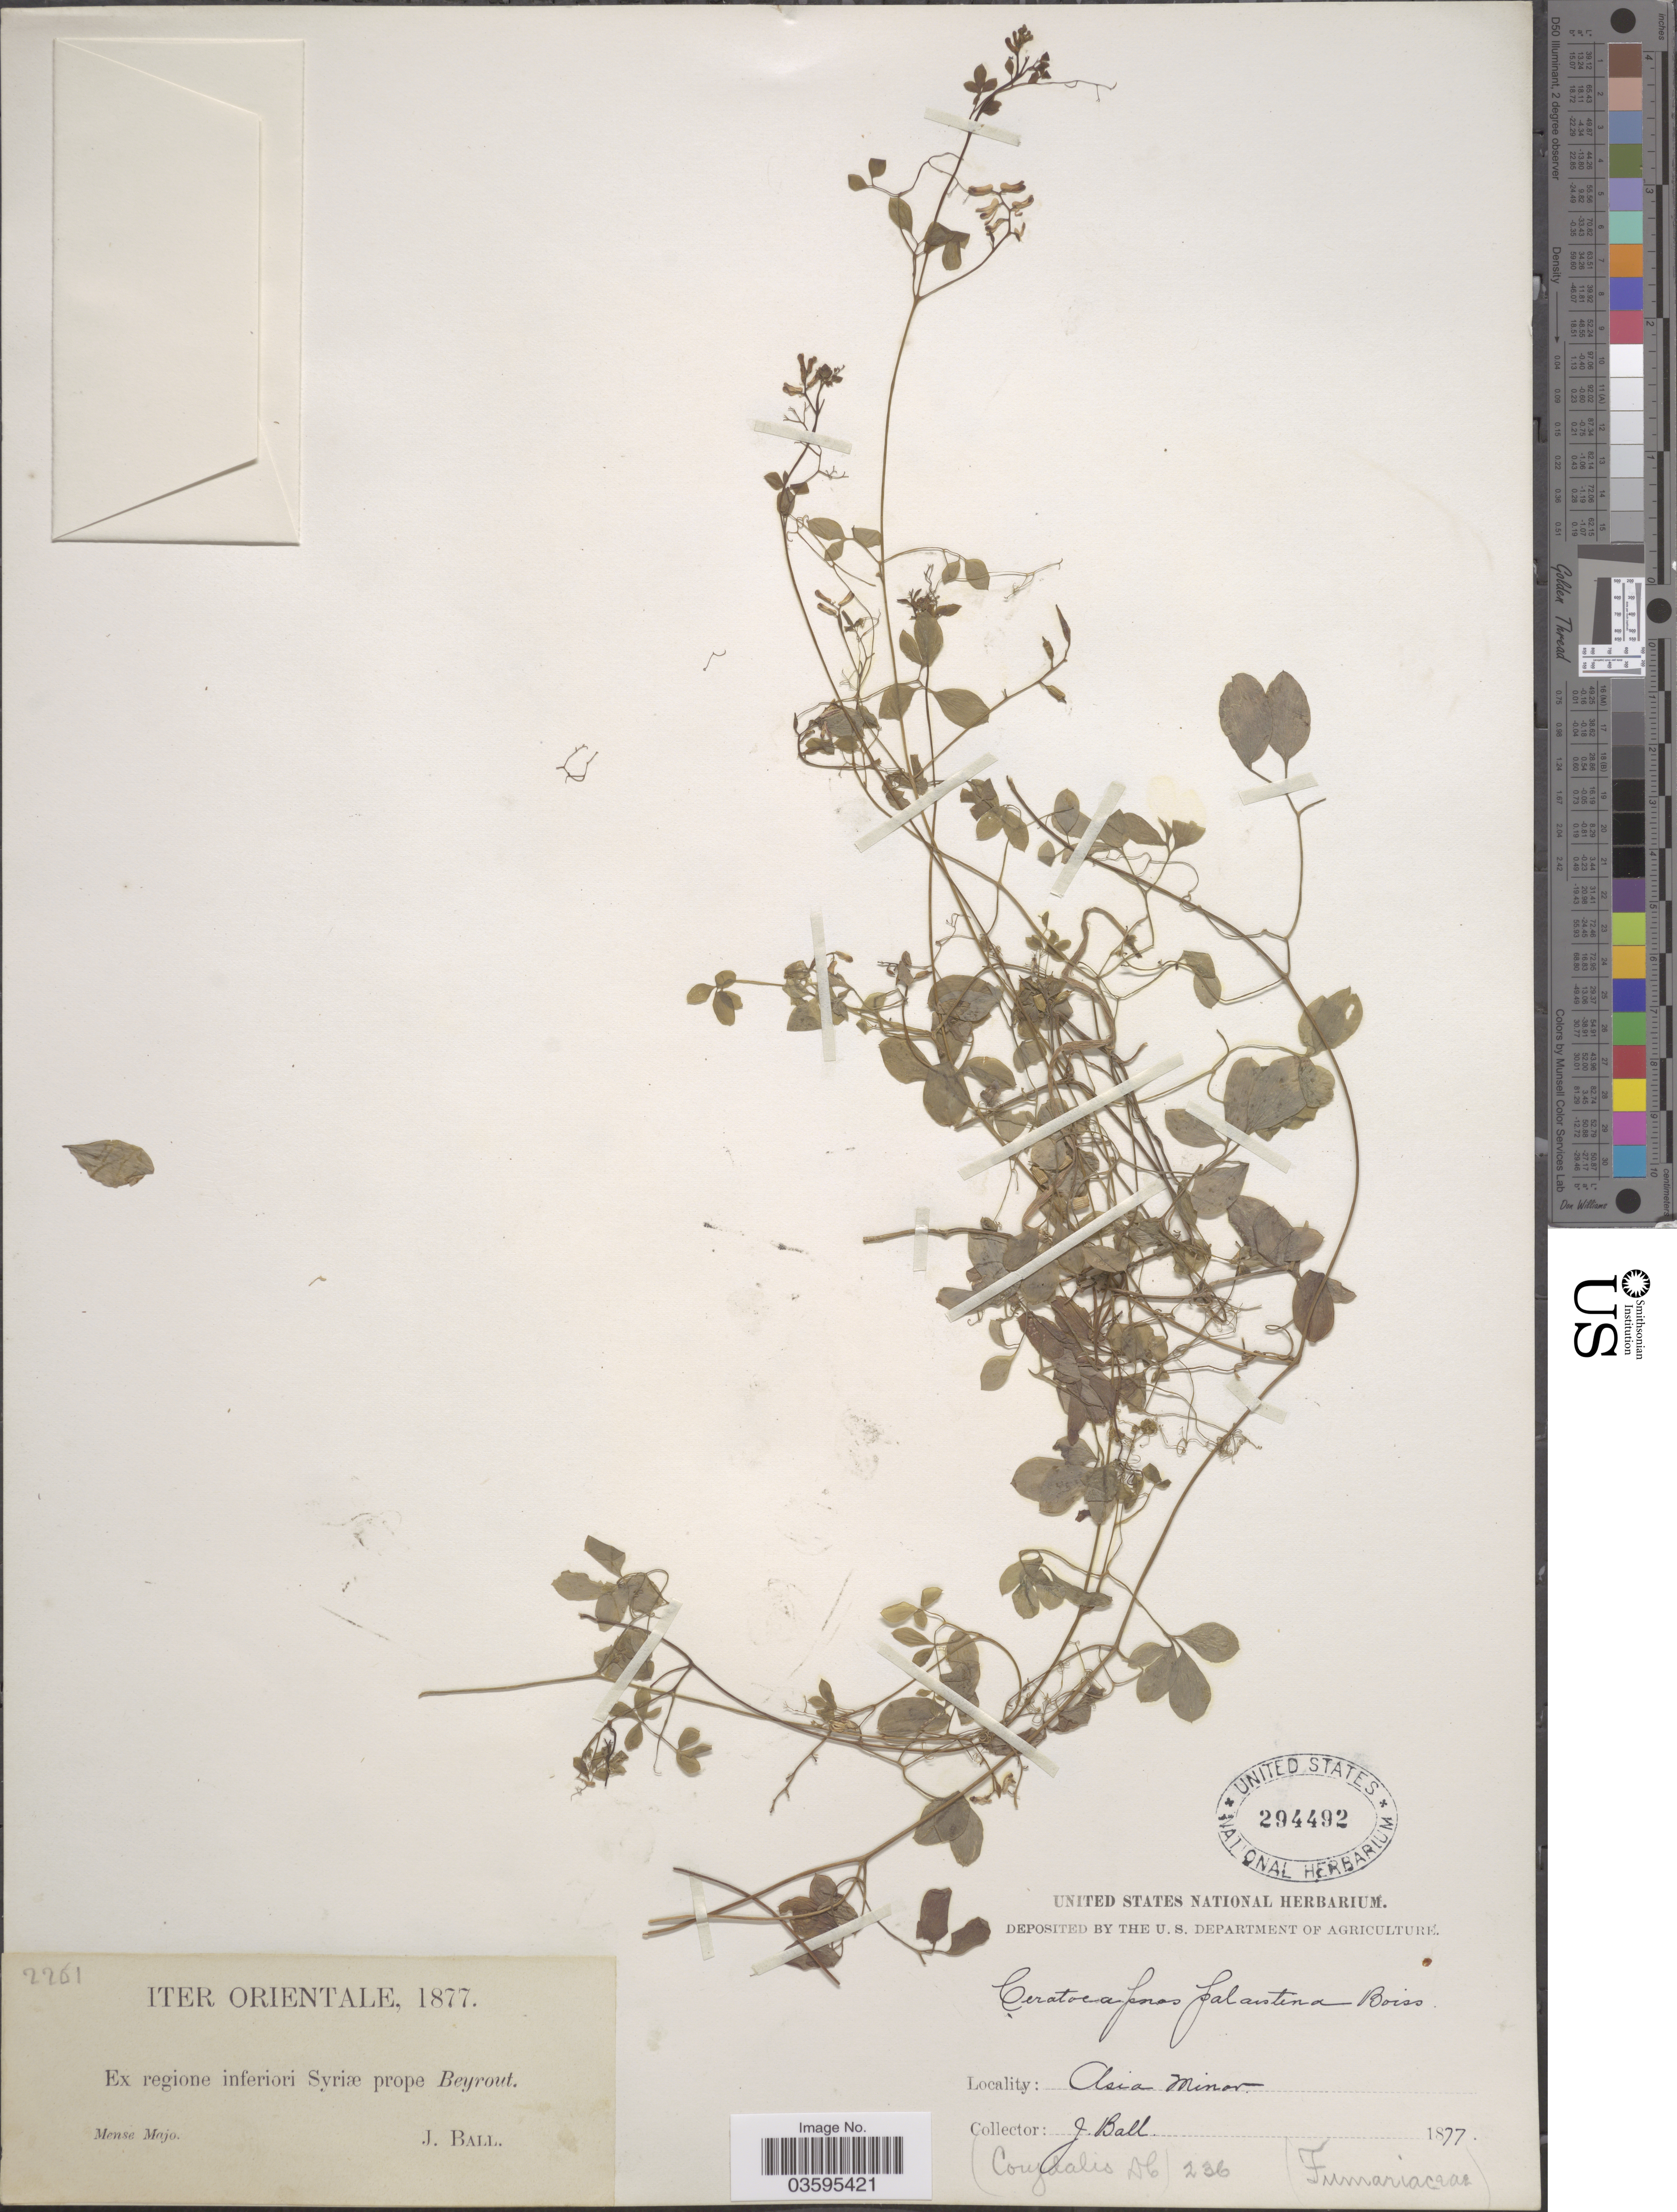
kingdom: Plantae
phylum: Tracheophyta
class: Magnoliopsida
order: Ranunculales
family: Papaveraceae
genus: Corydalis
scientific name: Corydalis palaestina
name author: (Boiss.) Prantl & Kundig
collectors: J. Ball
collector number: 2261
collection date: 1877-05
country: Syria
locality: Iter Orientale. Ex regione inferiori Syriæ prope Beyrout. Asia Minor.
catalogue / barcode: US 294492